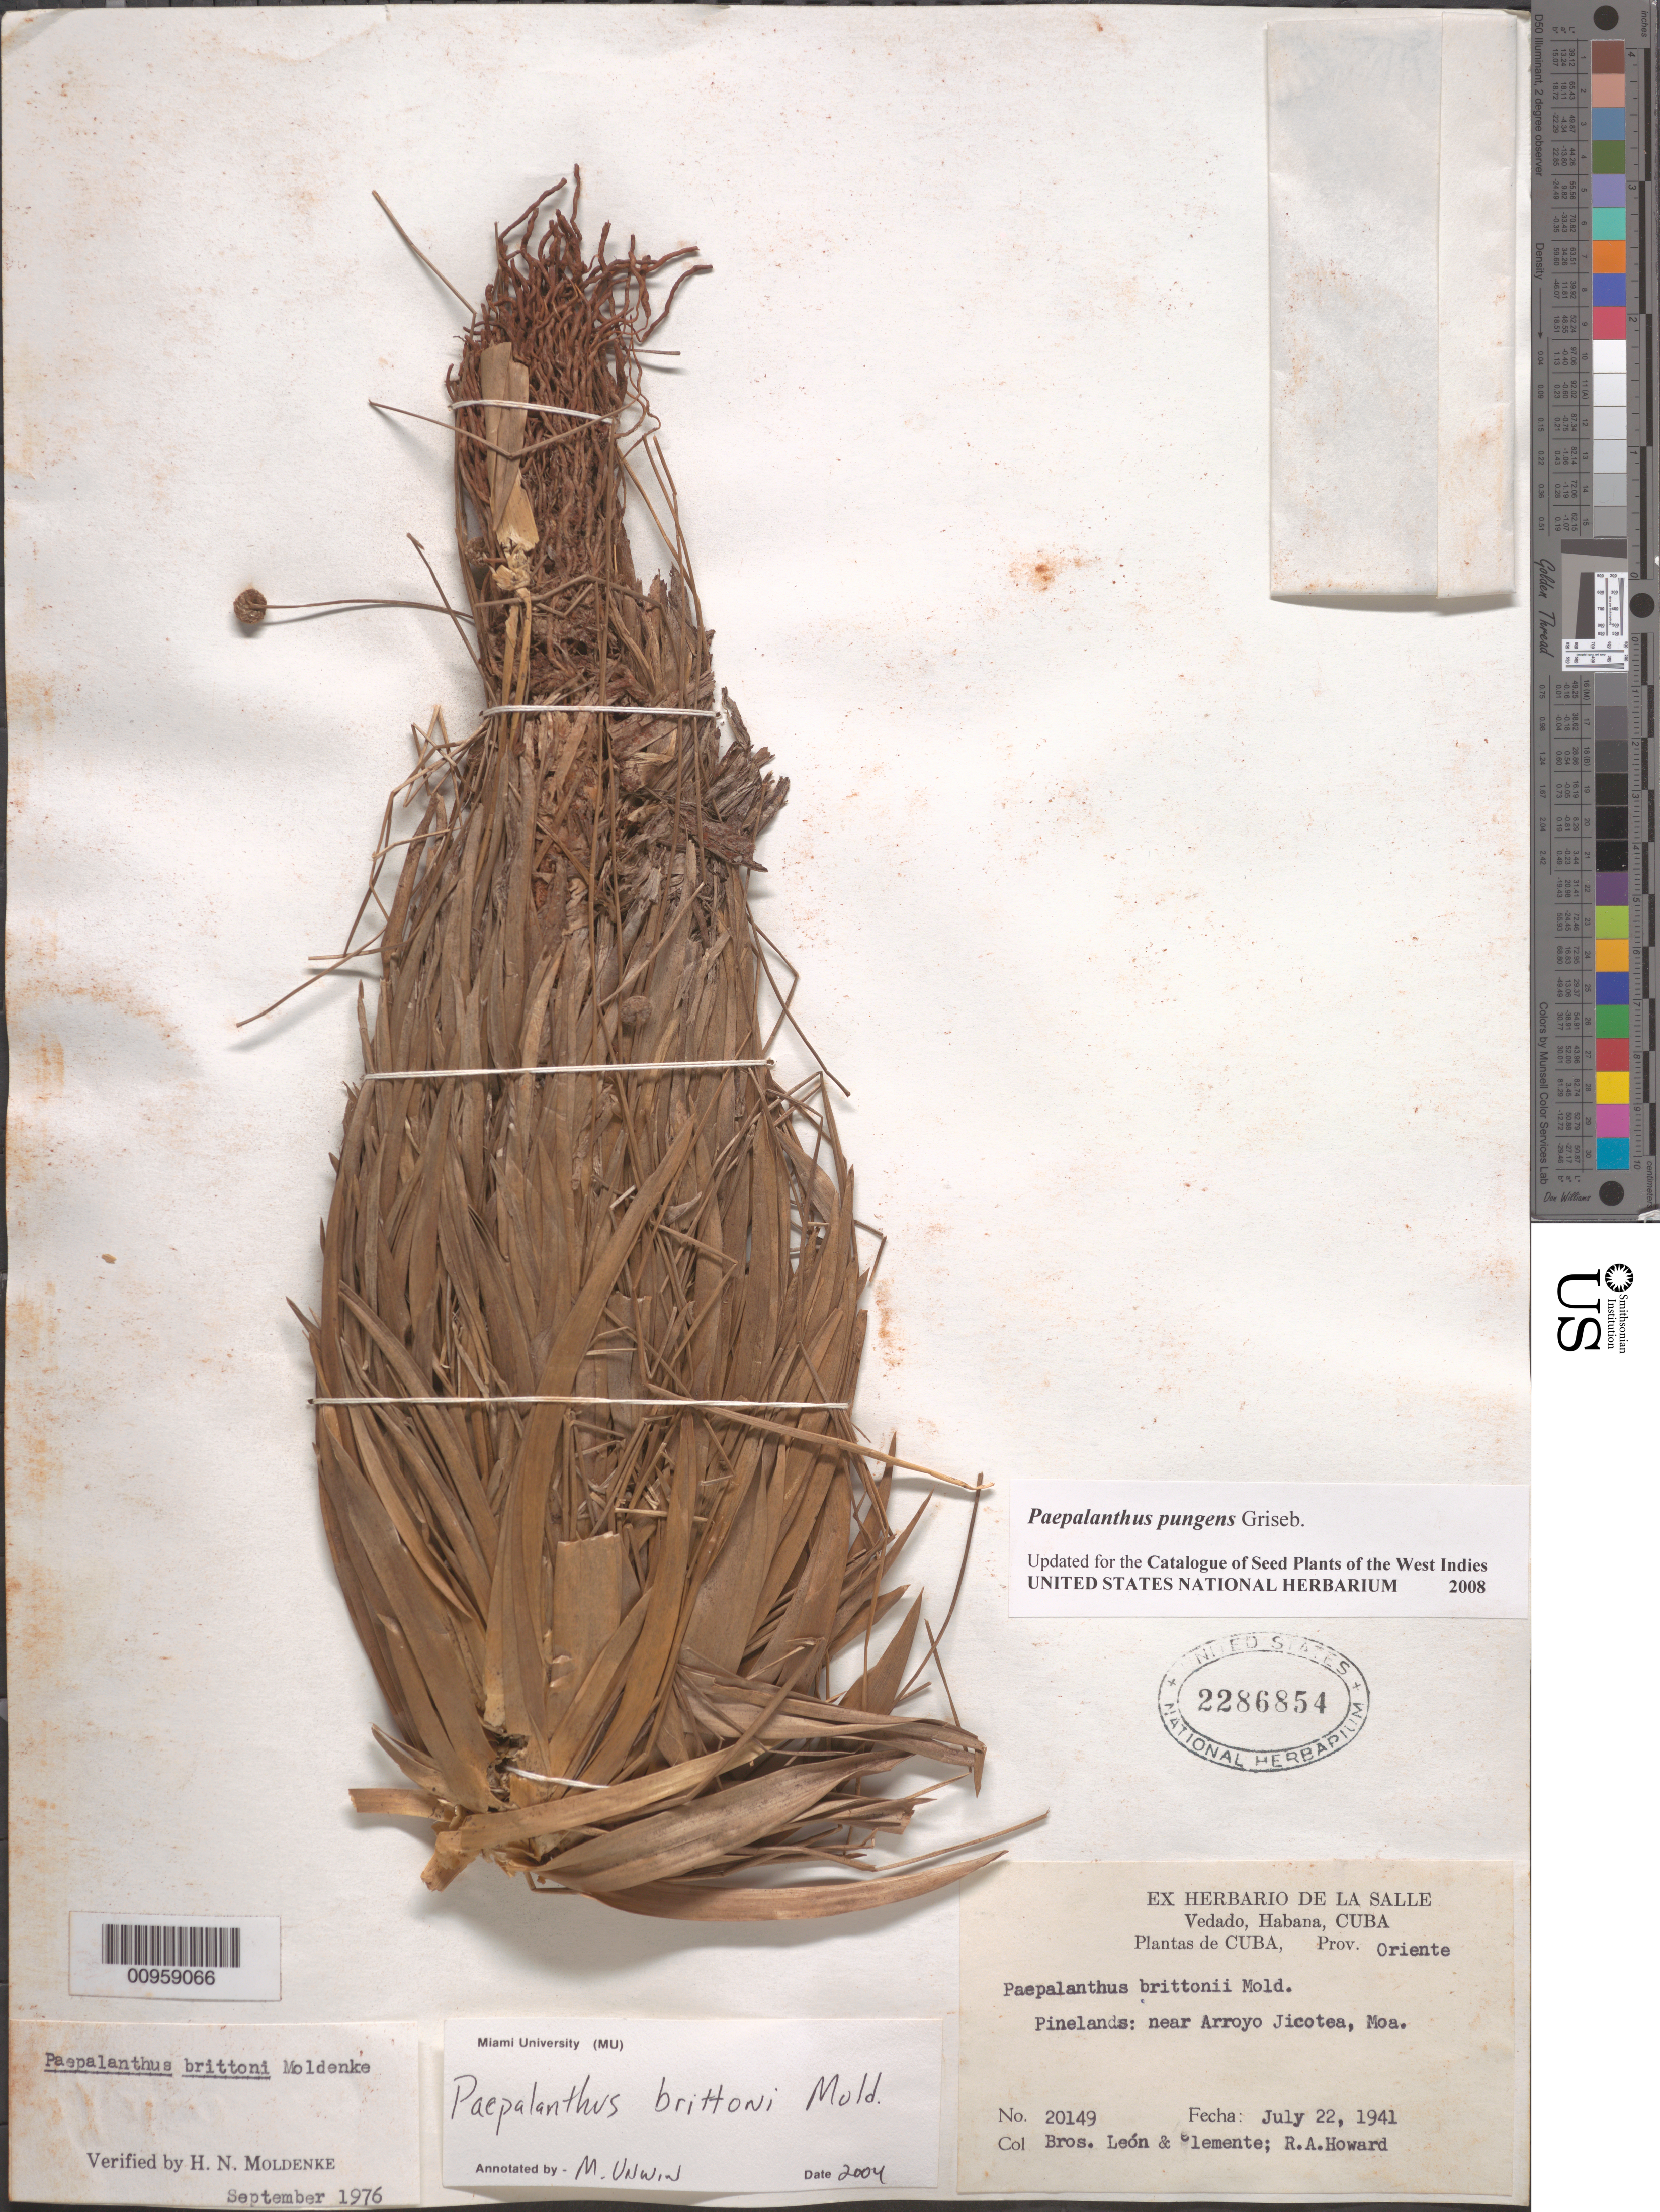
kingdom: Plantae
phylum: Tracheophyta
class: Liliopsida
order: Poales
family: Eriocaulaceae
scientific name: Nisius pungens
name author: (Griseb.) Andrino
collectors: Bro. León, Bro. Clemente & R. A. Howard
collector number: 20149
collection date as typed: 22 Jul 1941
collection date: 1941-07-22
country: Cuba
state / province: Holguín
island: Cuba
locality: Near Arroyo Jicotea, Moa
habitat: Pinelands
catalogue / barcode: US 2286854